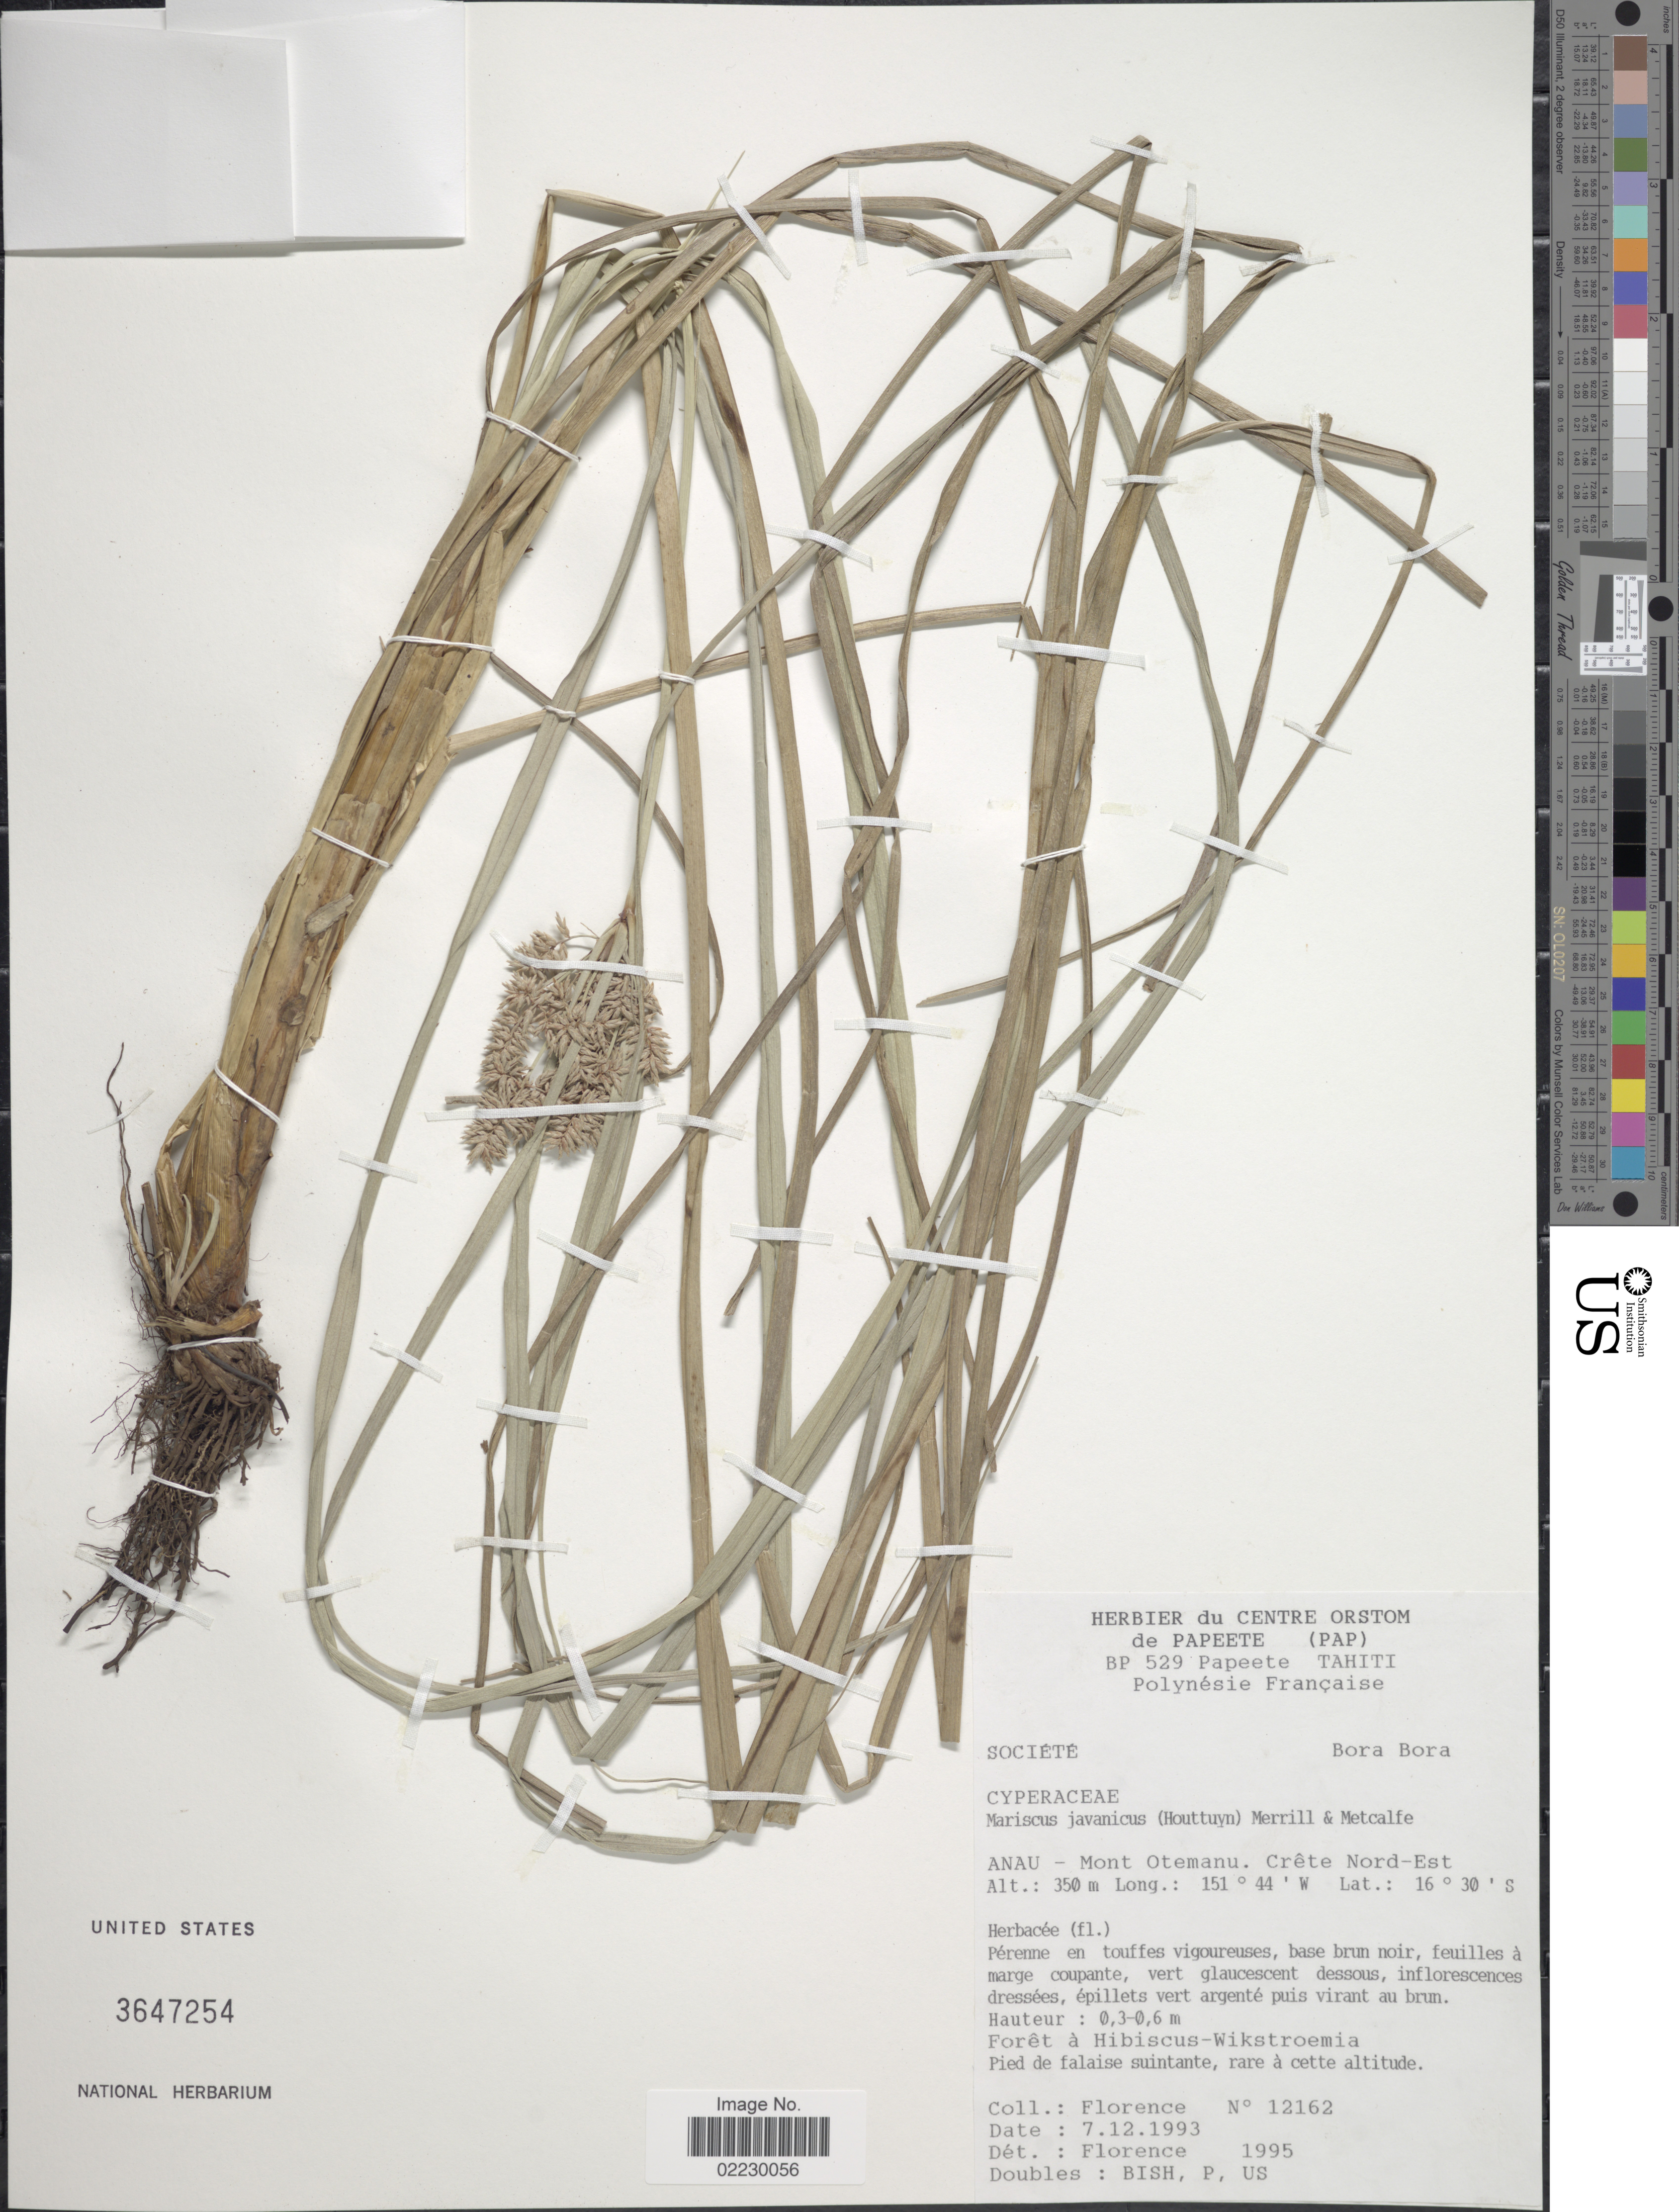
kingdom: Plantae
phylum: Tracheophyta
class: Liliopsida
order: Poales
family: Cyperaceae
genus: Cyperus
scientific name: Cyperus javanicus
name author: Houtt.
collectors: -. Florence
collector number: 12162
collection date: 1993-12-07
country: French Polynesia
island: Bora Bora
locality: Societe, Bora Bora, Anau, Mont Otemanu, Crete Nord-Est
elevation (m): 350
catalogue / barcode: US 3647254